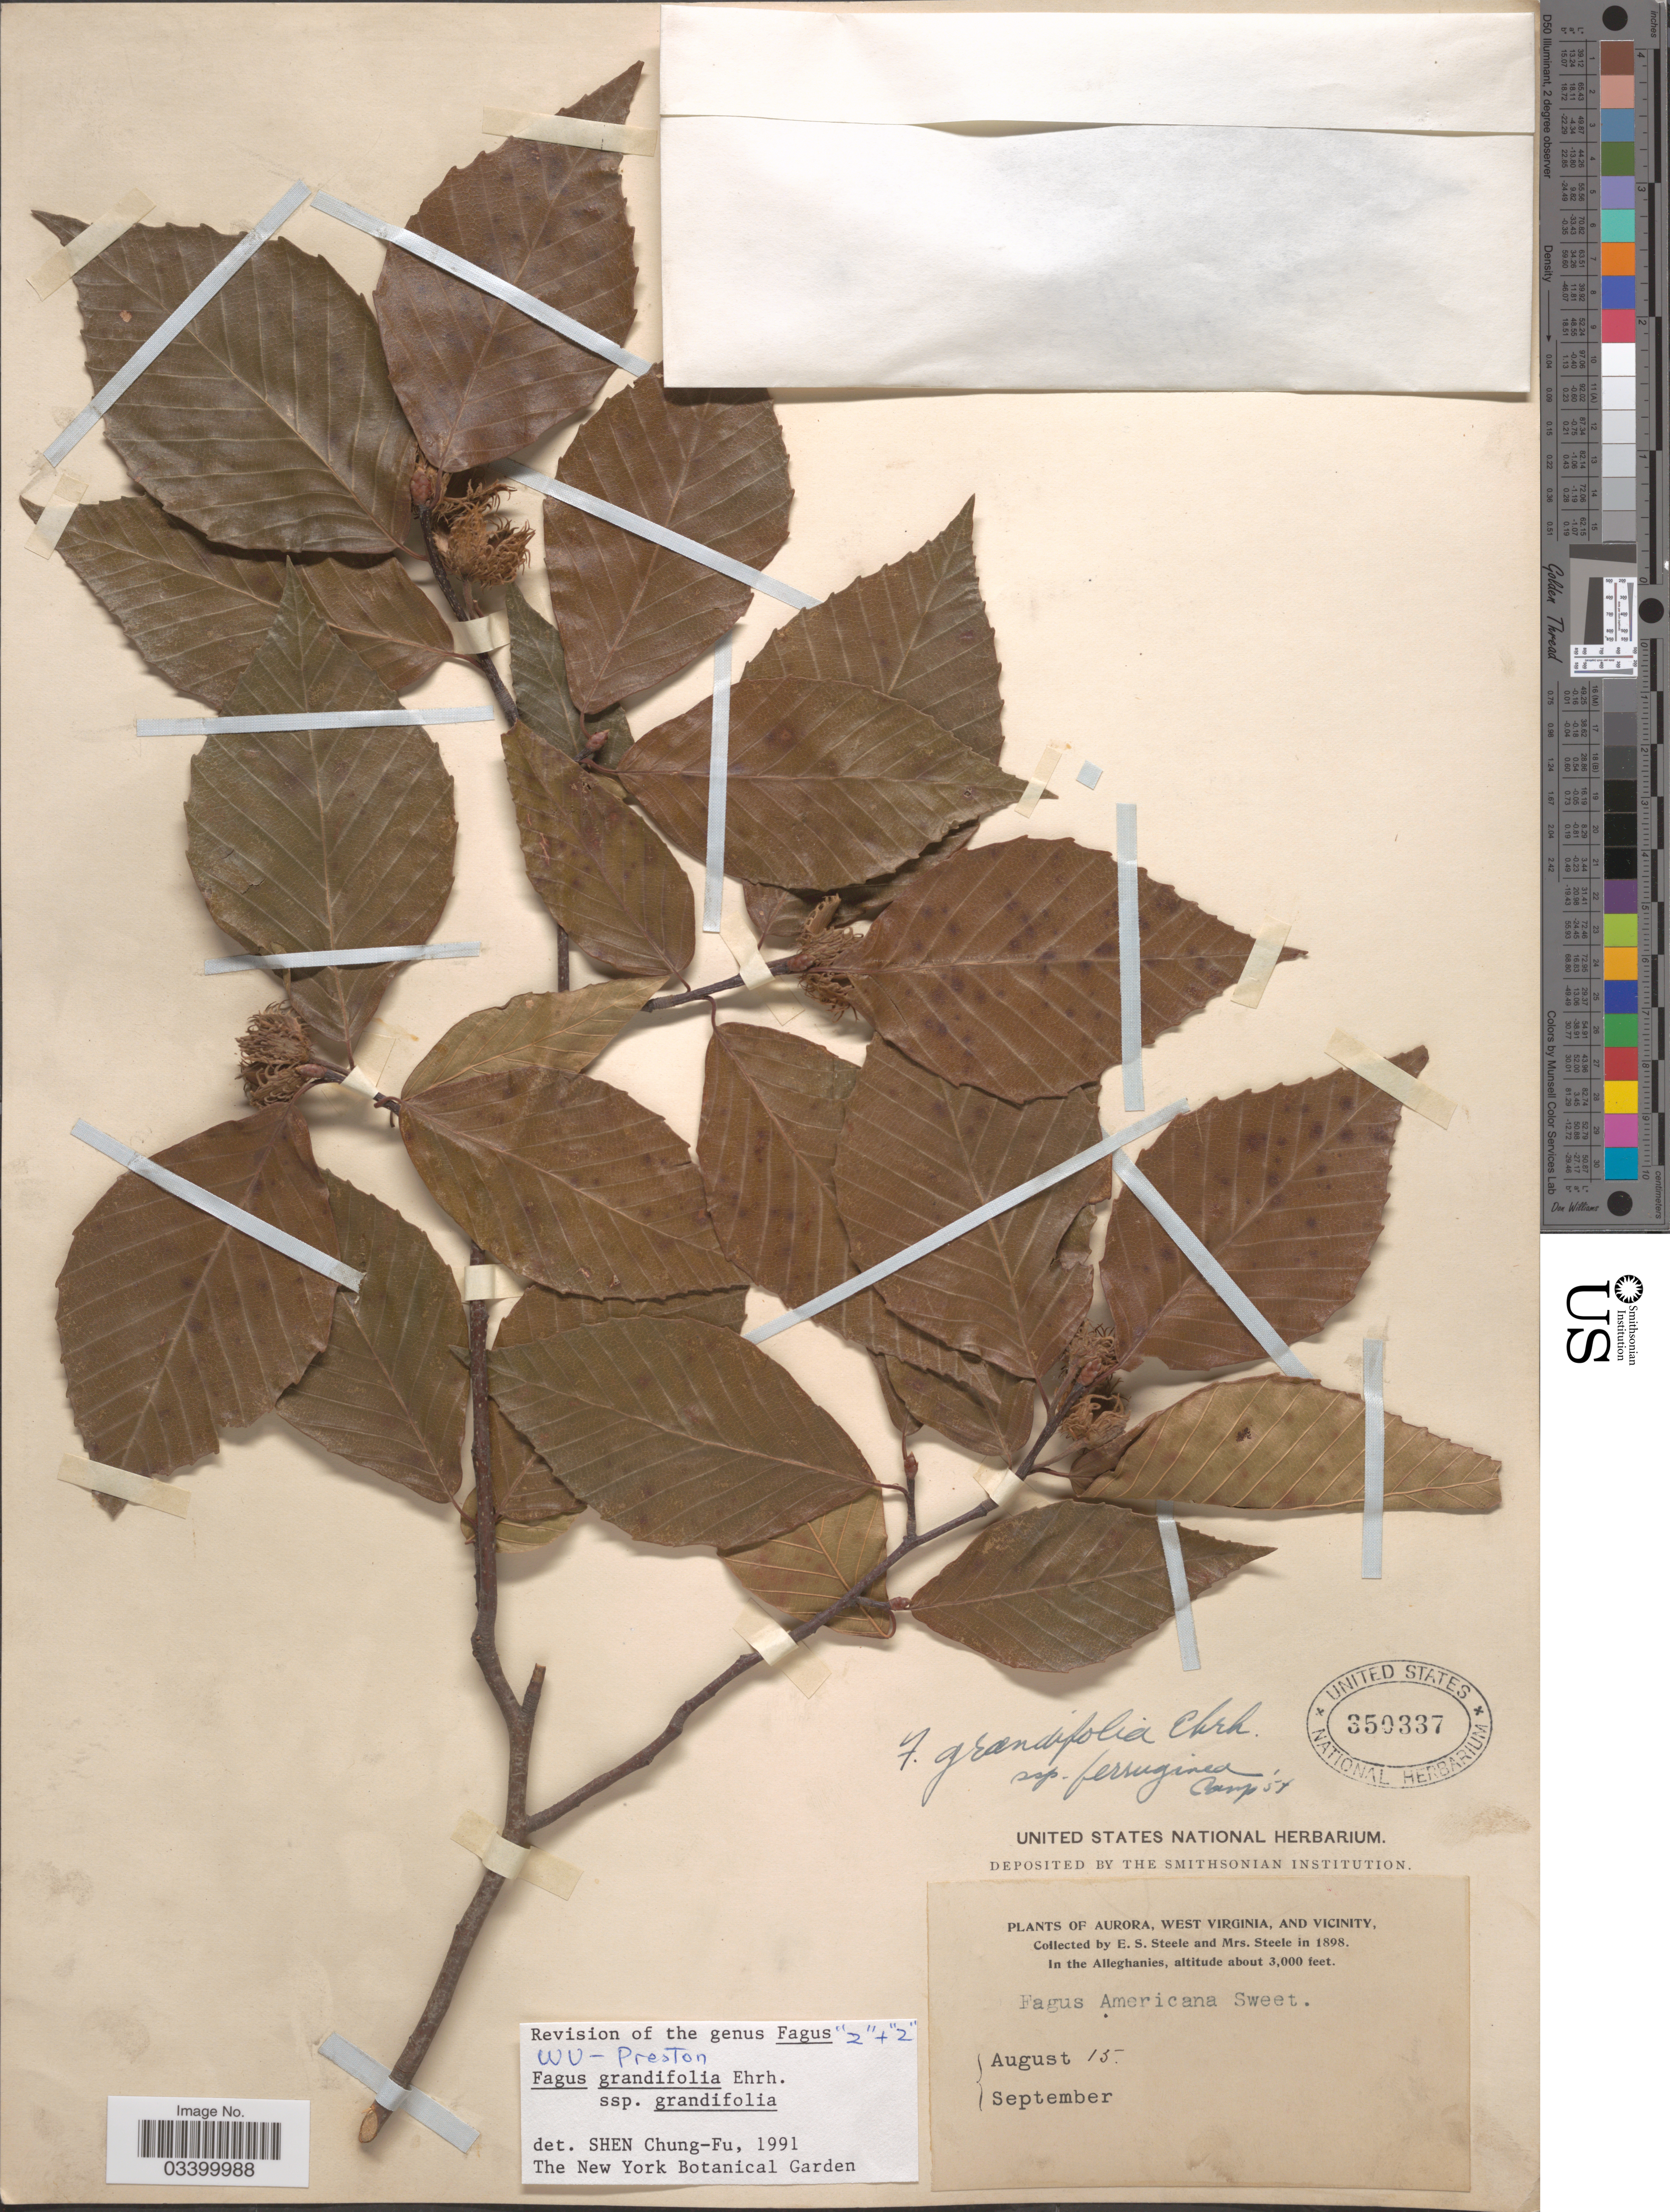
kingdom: Plantae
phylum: Tracheophyta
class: Magnoliopsida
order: Fagales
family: Fagaceae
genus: Fagus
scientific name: Fagus grandifolia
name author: Ehrh.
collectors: E. Steele & Mrs. E. S. Steele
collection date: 1898-08-15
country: United States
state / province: West Virginia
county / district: Preston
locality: Aurora, and vicinity. In the Alleghanies.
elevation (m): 914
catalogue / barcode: US 350337